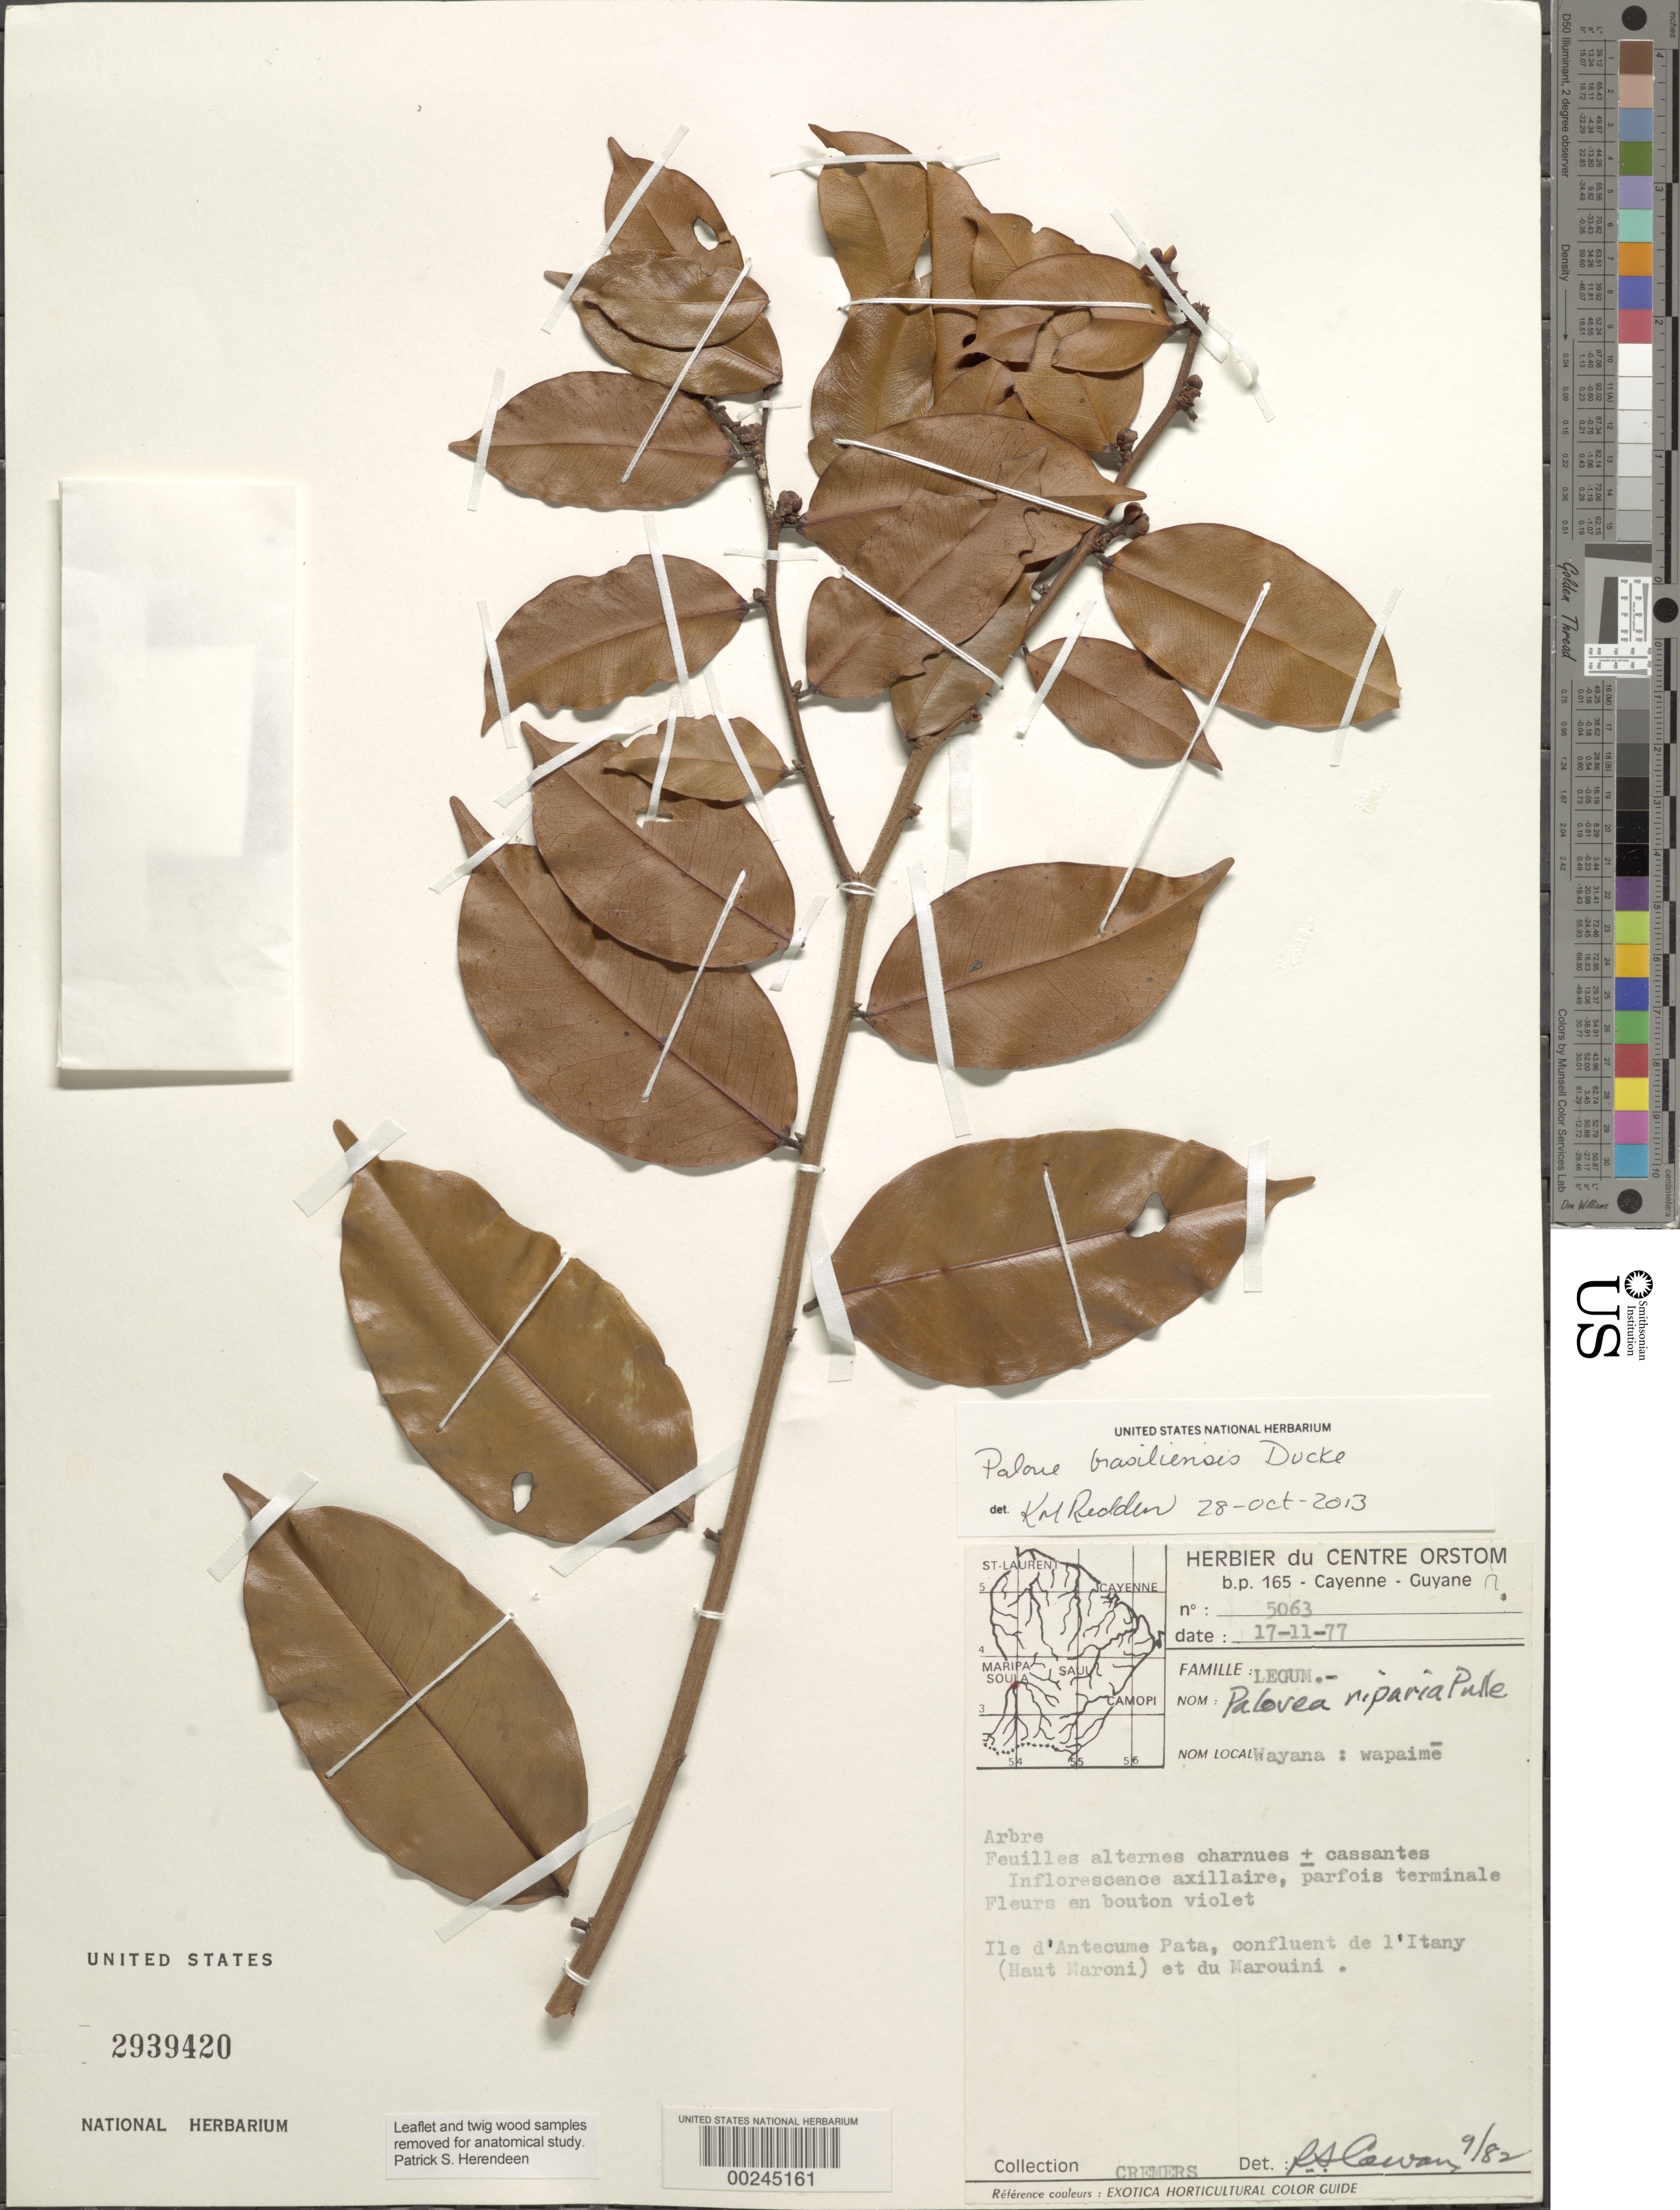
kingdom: Plantae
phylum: Tracheophyta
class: Magnoliopsida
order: Fabales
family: Fabaceae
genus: Paloue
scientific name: Paloue brasiliensis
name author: Ducke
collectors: G. Cremers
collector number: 5063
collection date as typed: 17 Nov 1977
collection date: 1977-11-17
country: French Guiana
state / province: Saint-Laurent-du-Maroni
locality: Ile d'antecume pata, confluence of itany (haut maroni) and the marouini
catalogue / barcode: US 2939420